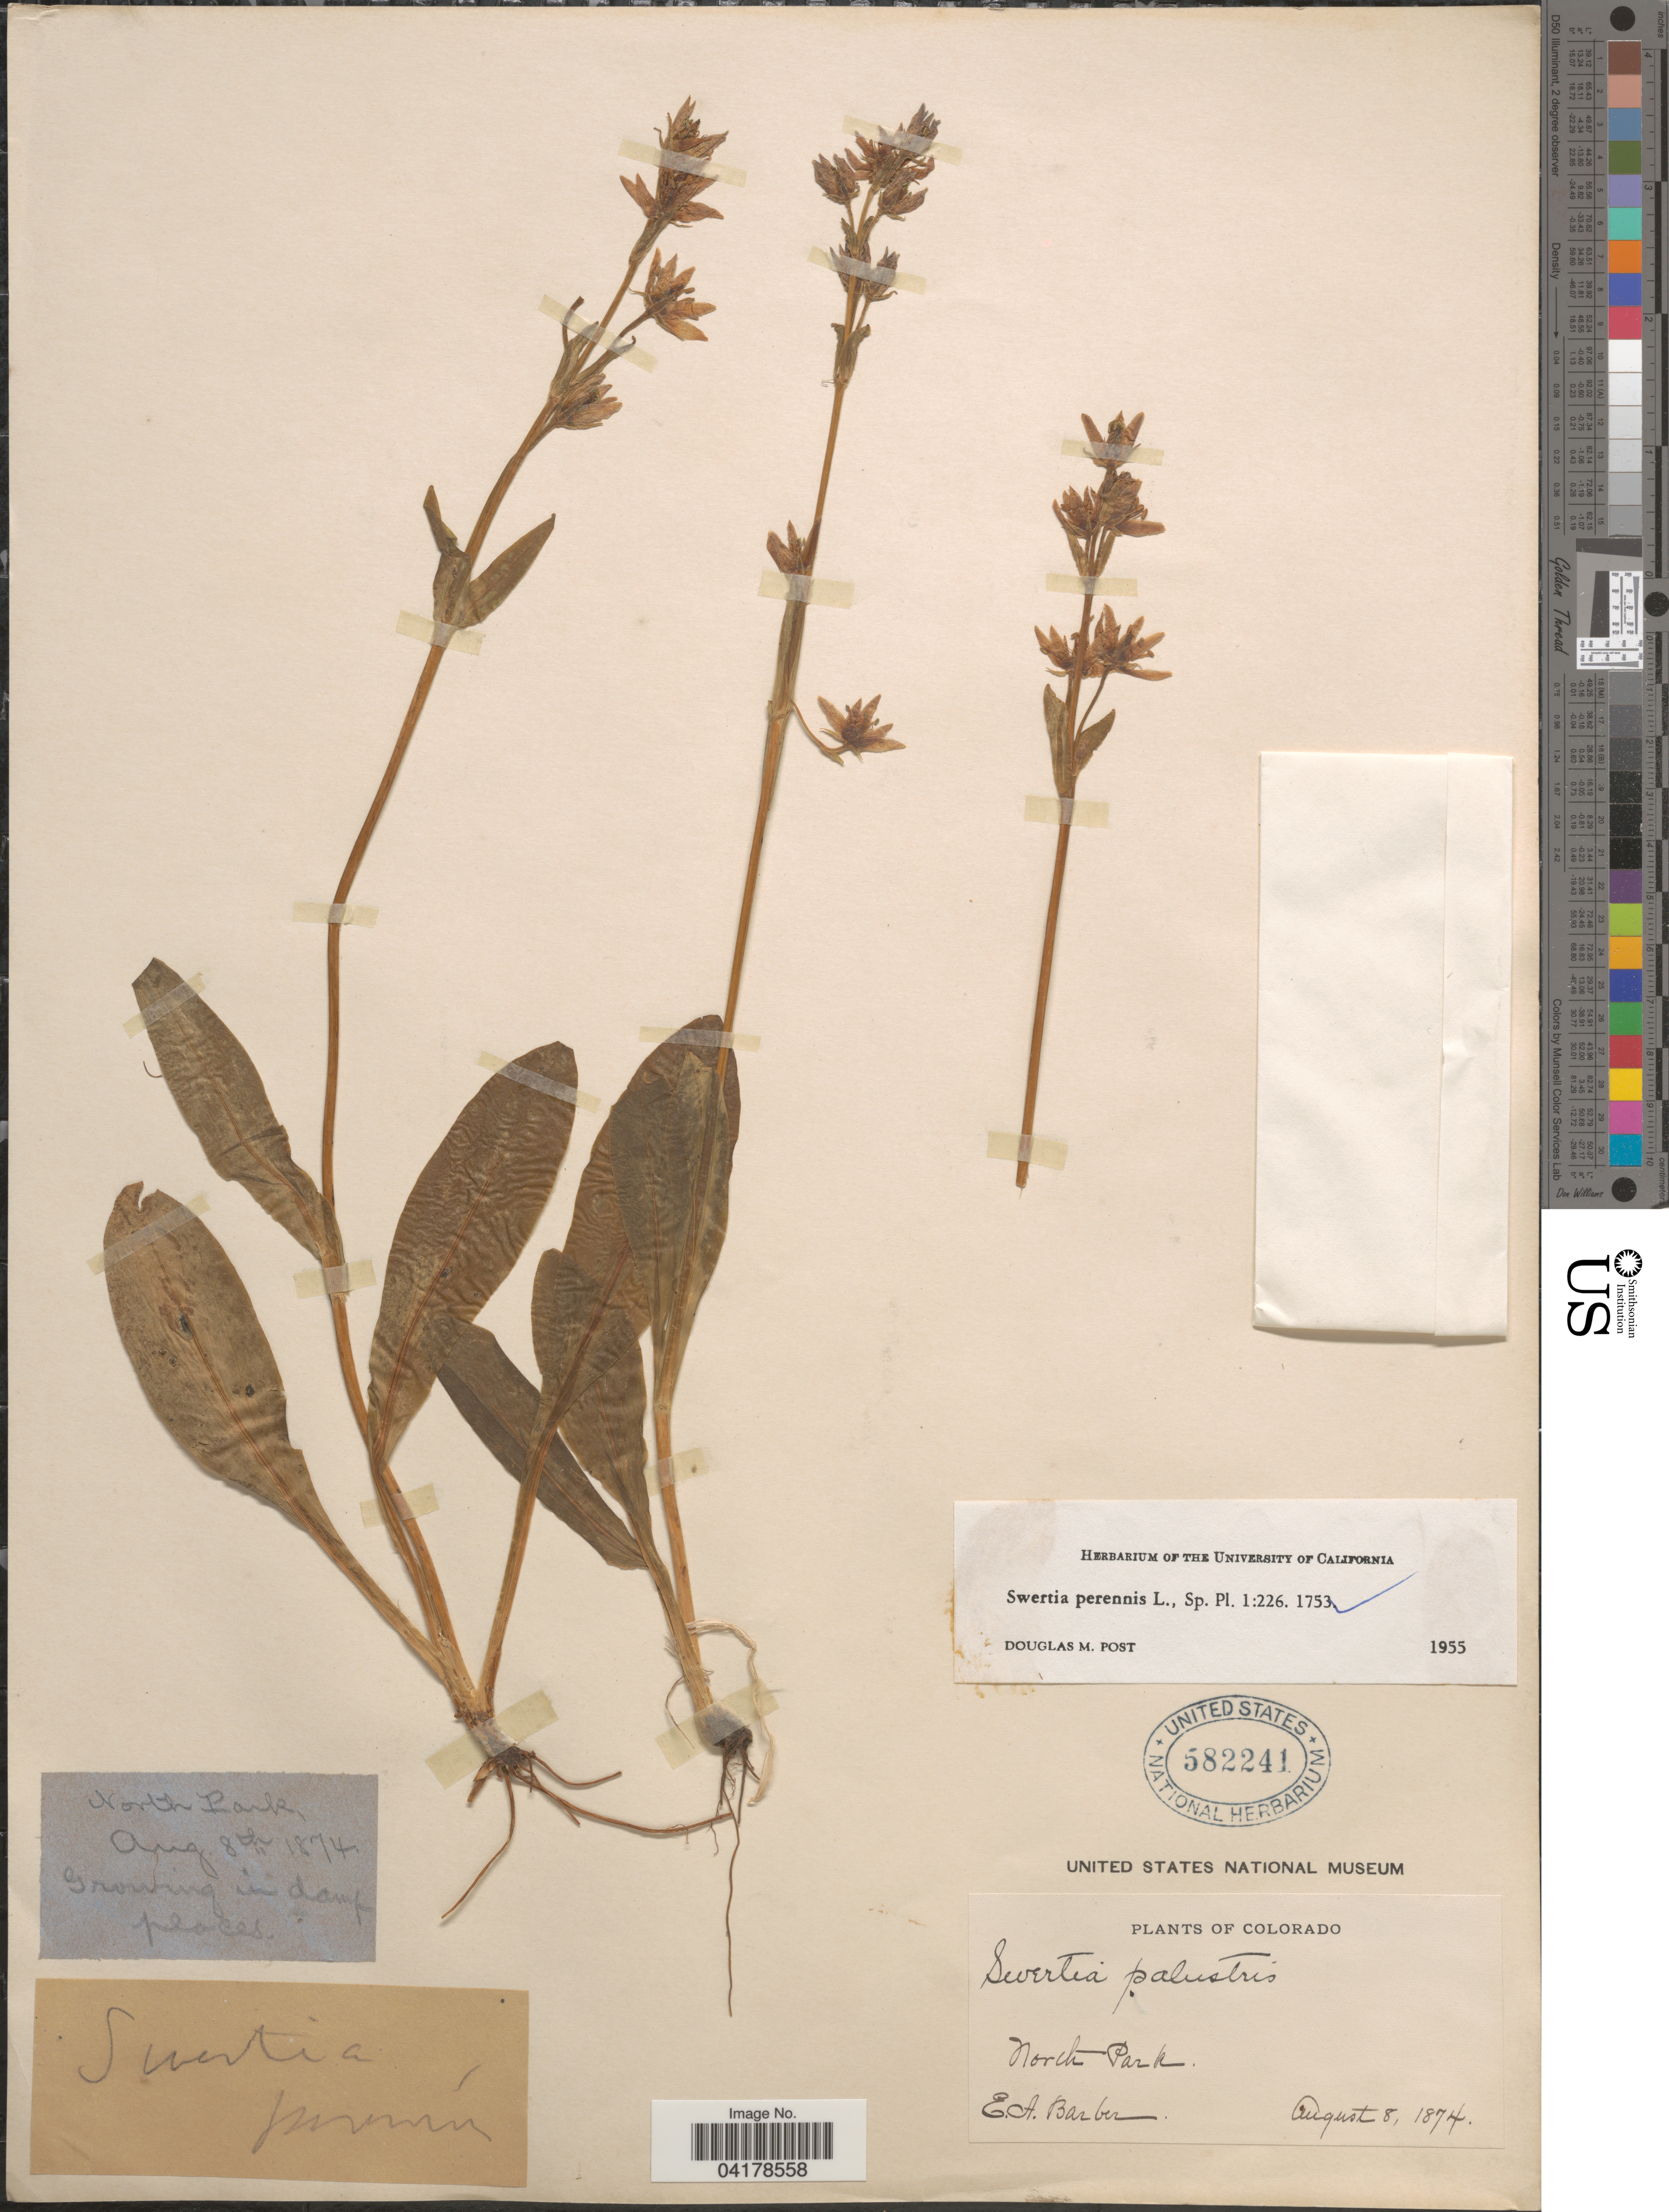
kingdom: Plantae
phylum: Tracheophyta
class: Magnoliopsida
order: Gentianales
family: Gentianaceae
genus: Swertia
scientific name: Swertia perennis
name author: L.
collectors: E. Barber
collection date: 1874-08-08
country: United States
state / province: Colorado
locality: North Park.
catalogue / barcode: US 582241